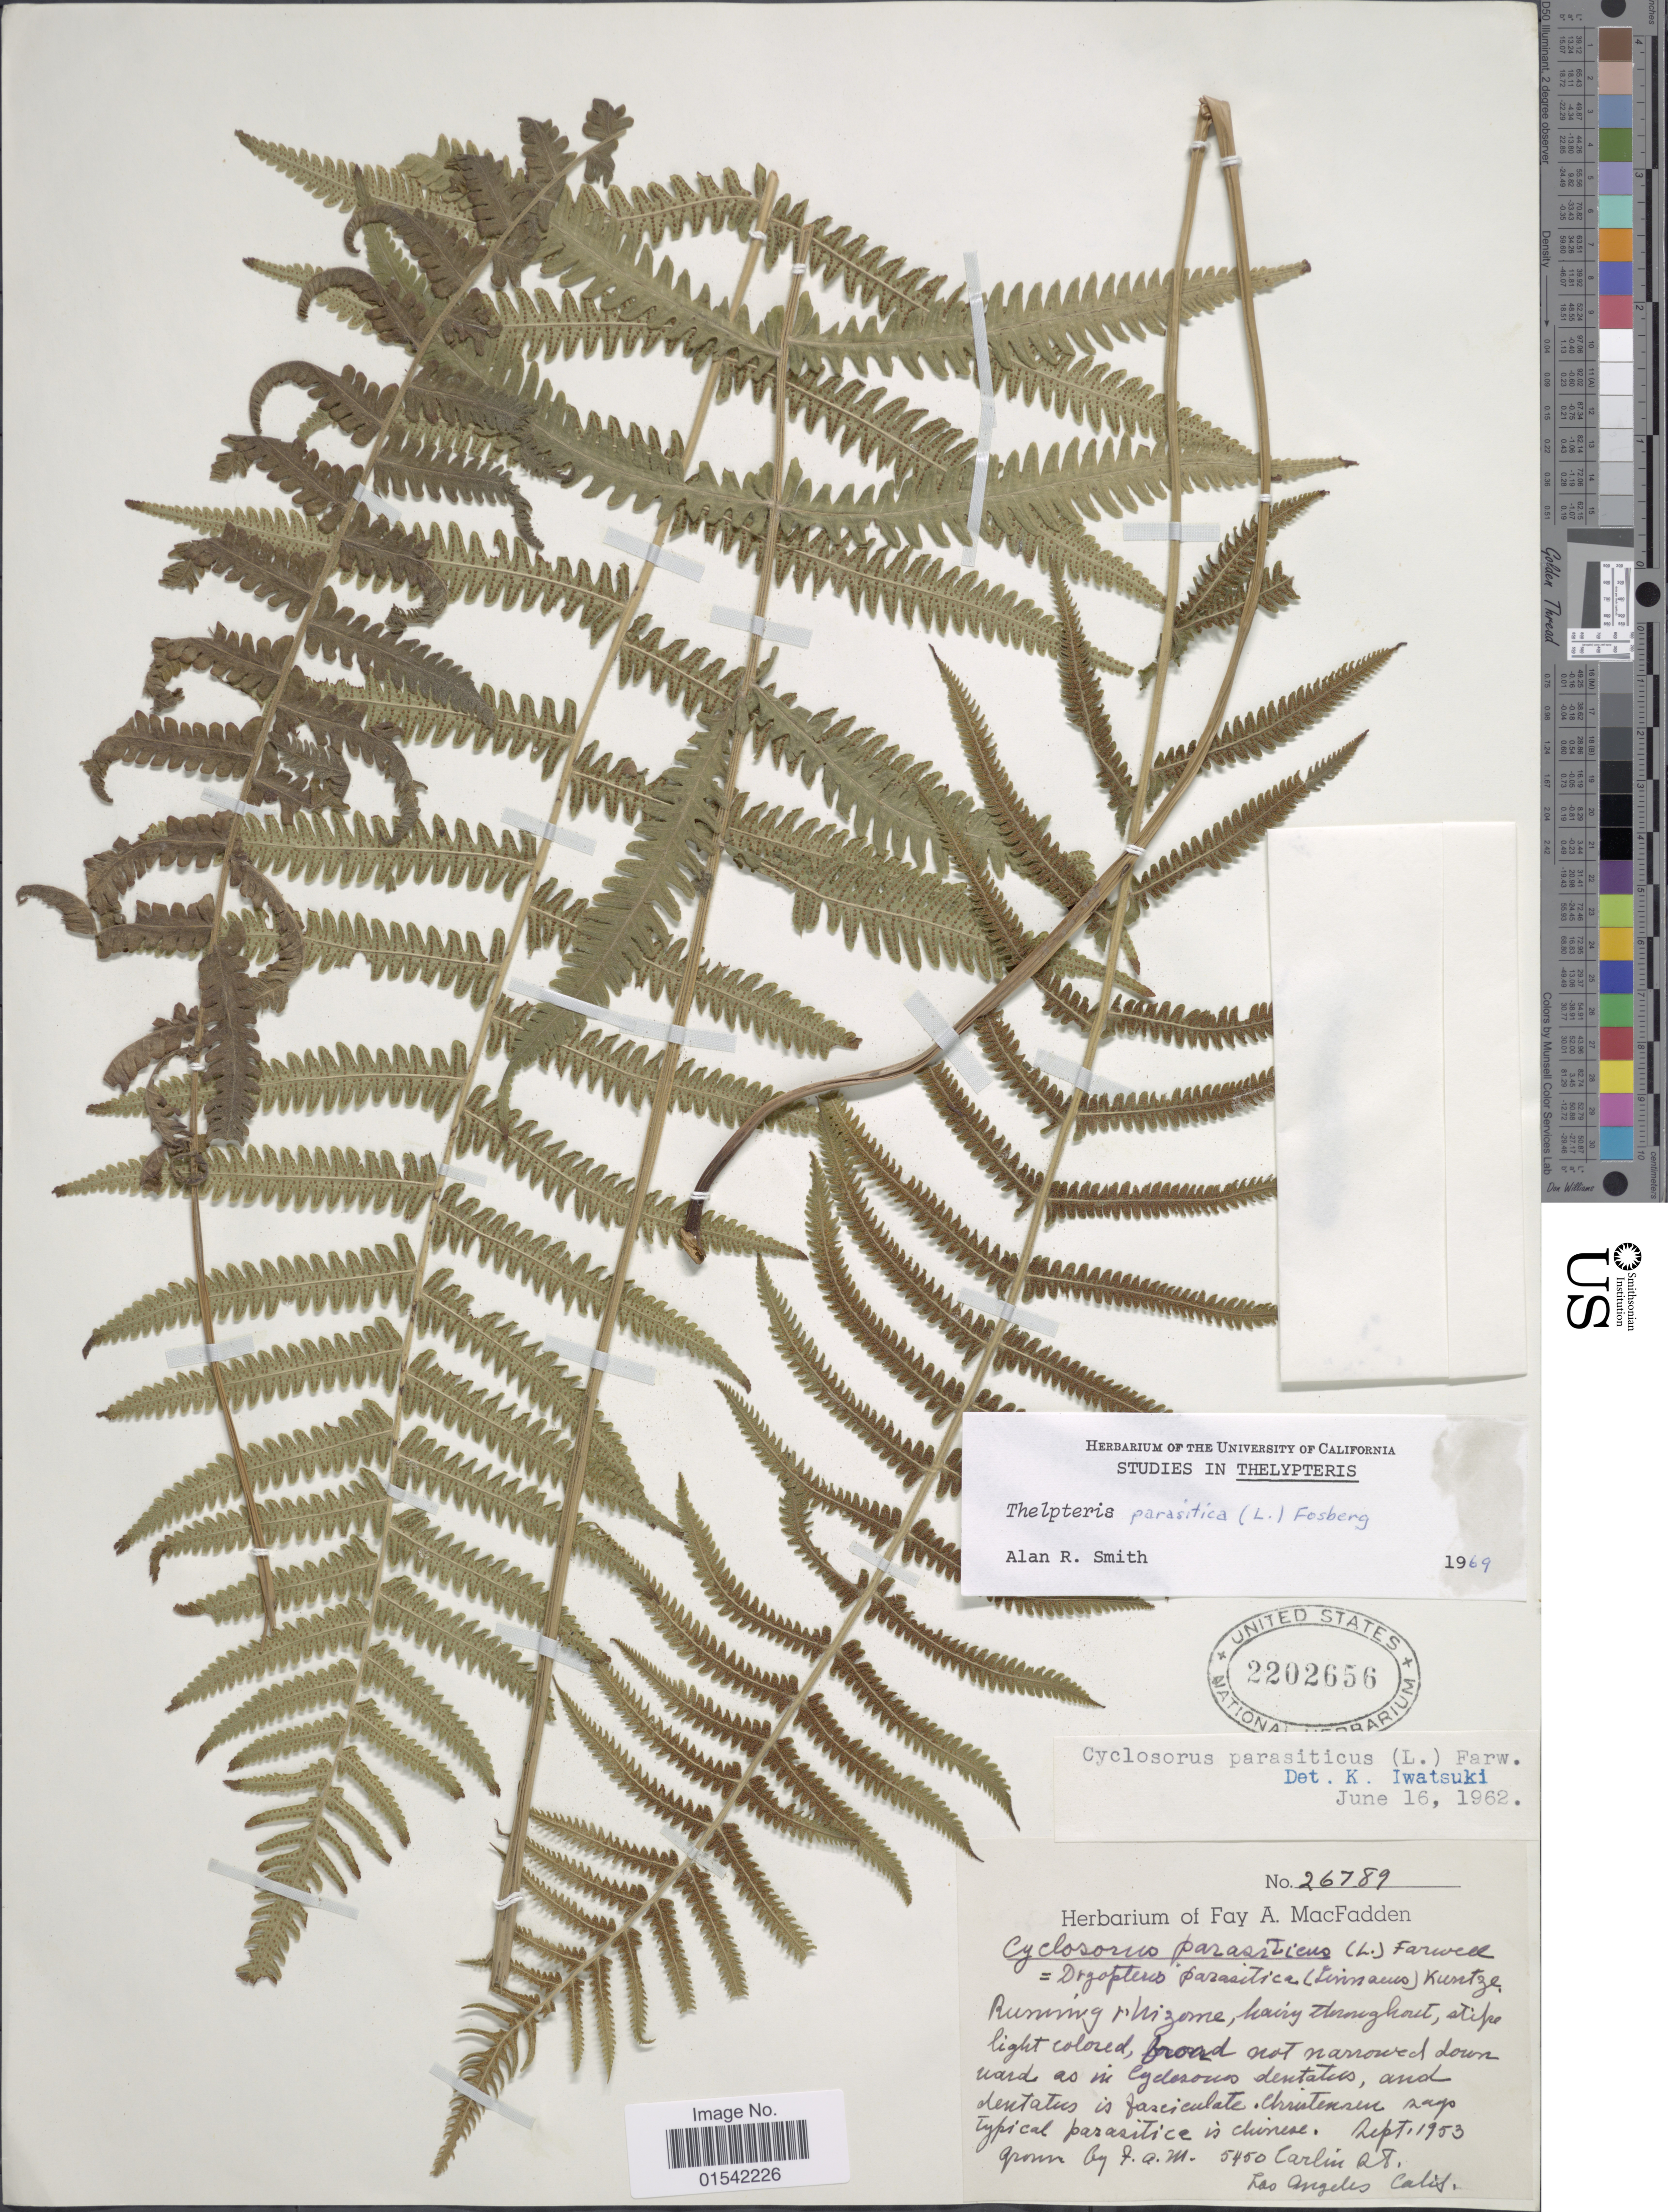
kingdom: Plantae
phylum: Tracheophyta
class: Polypodiopsida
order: Polypodiales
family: Thelypteridaceae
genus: Cyclosorus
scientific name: Cyclosorus parasiticus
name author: (L.) Tardieu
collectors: F. MacFadden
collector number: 26789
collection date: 1953-09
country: United States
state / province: California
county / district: Los Angeles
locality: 5450 Carlin Rt., Los Angeles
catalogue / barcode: US 2202656